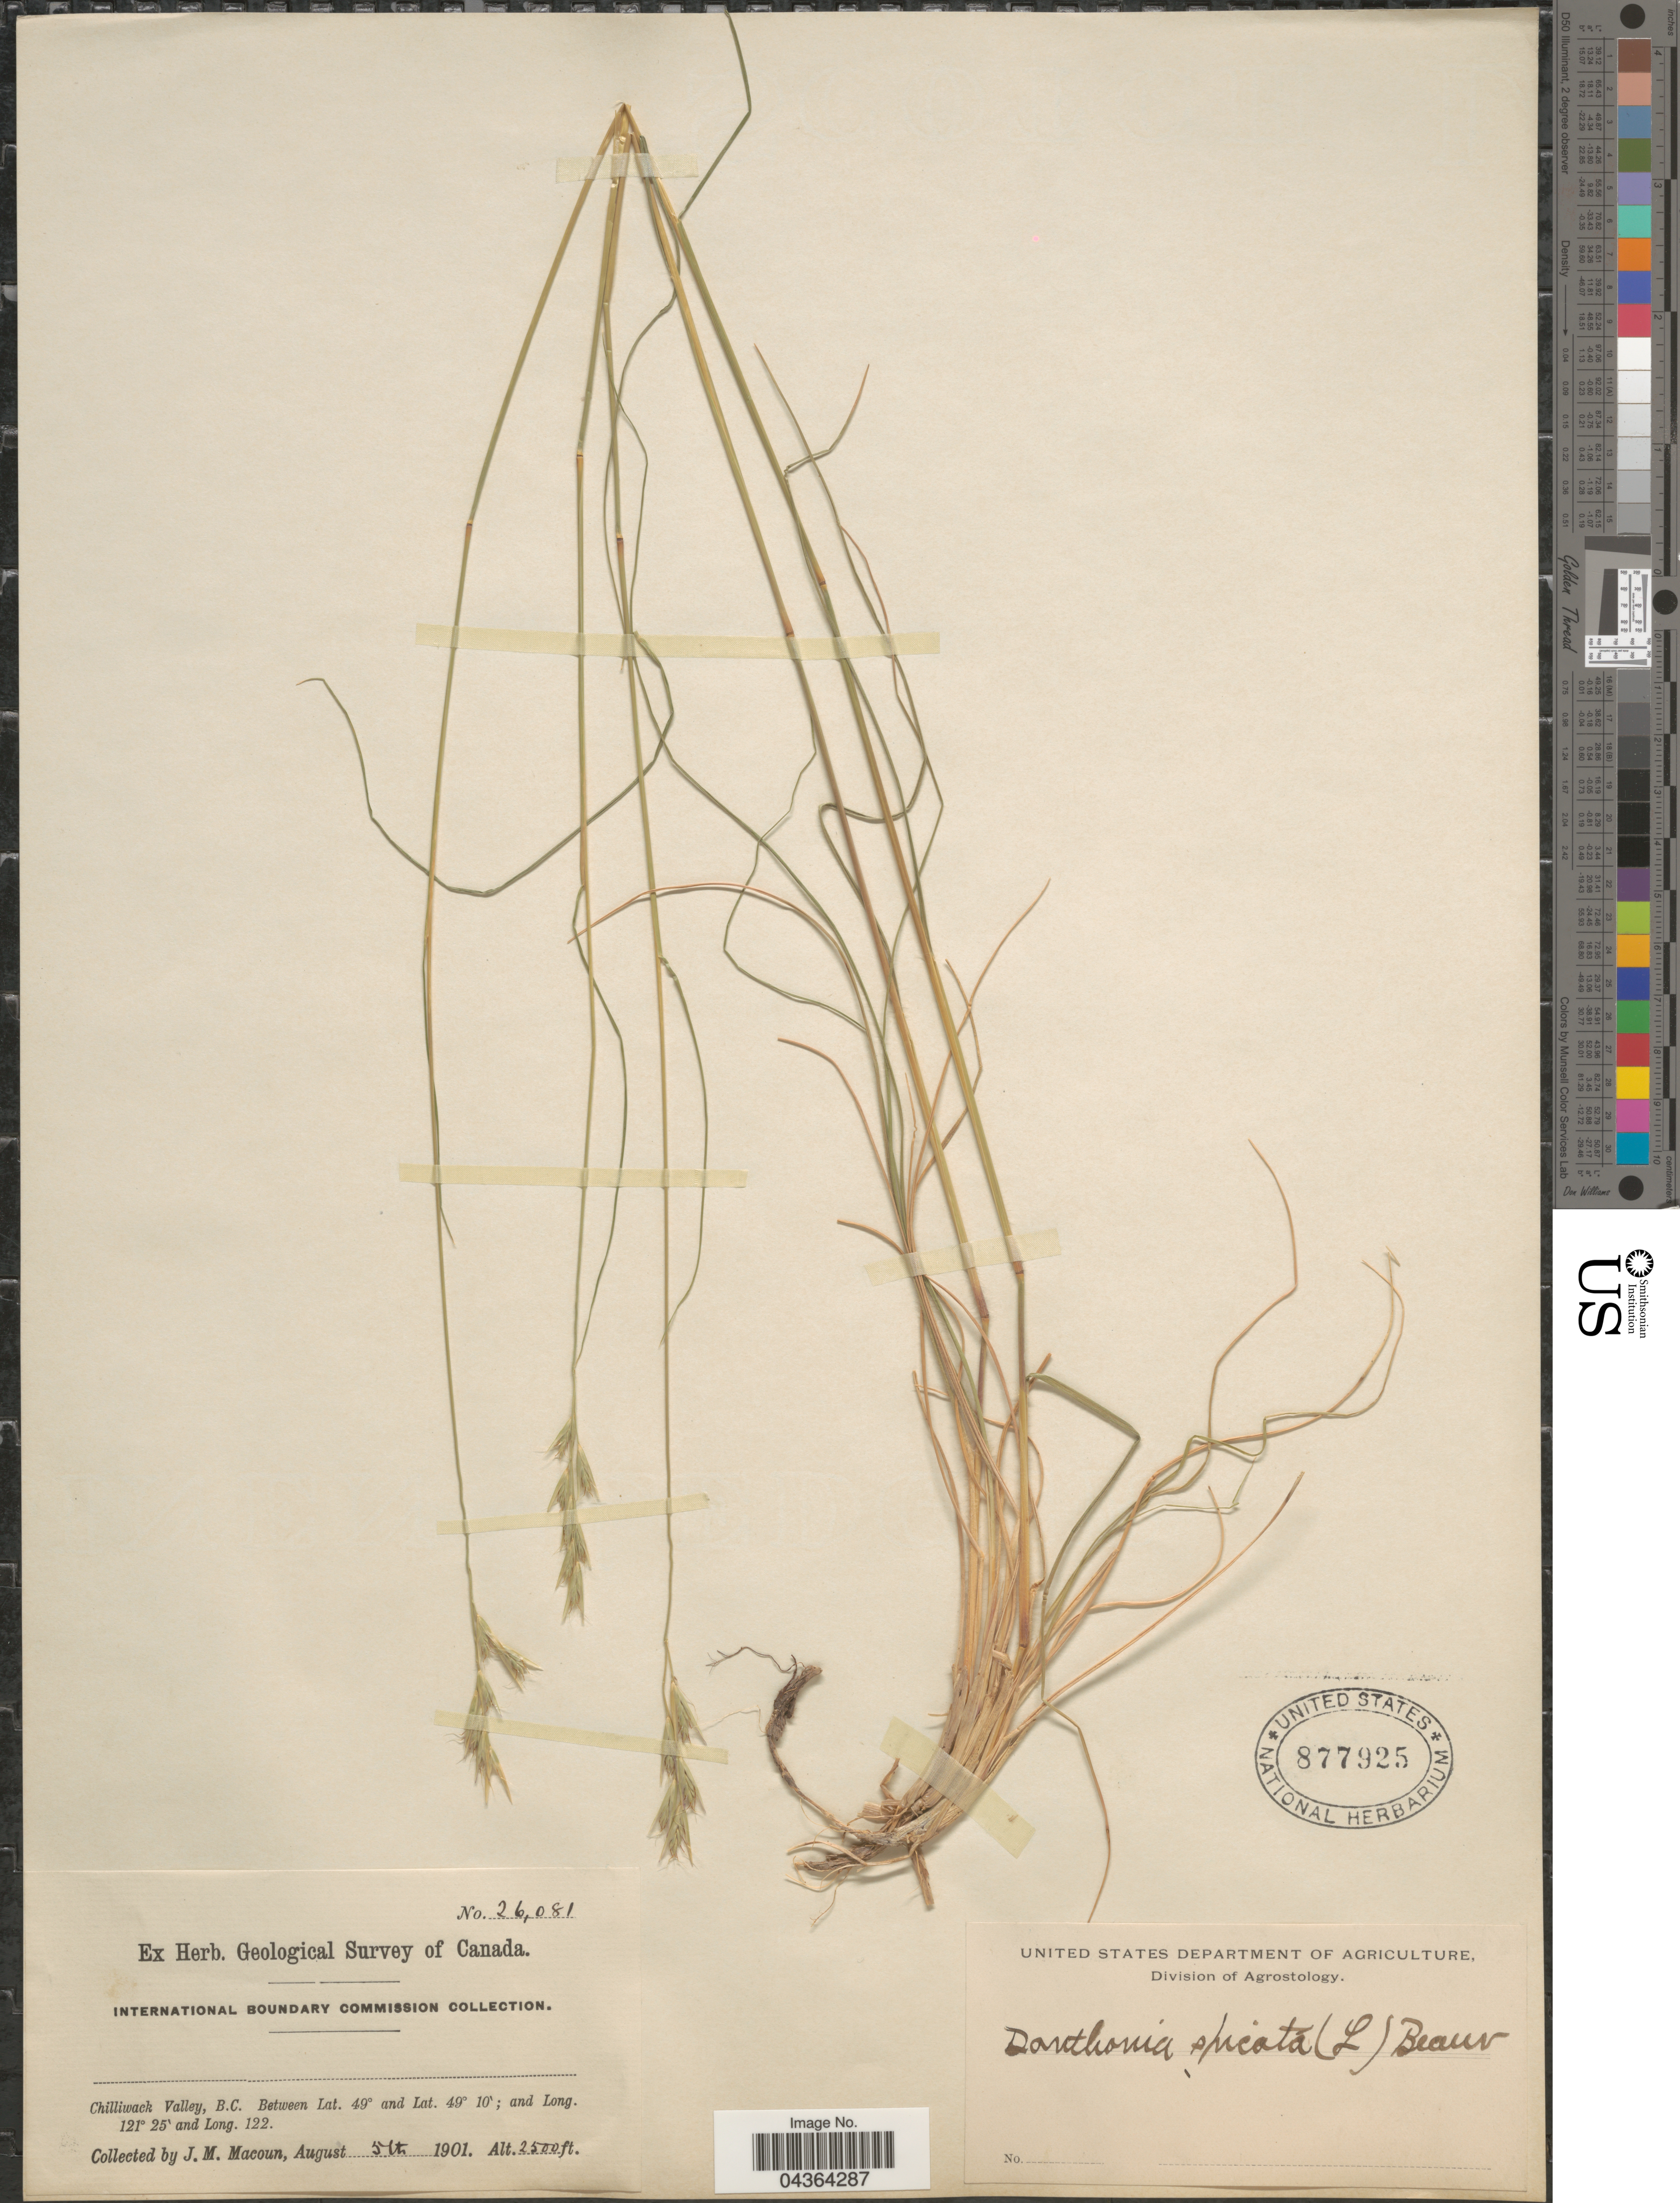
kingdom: Plantae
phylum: Tracheophyta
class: Liliopsida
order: Poales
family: Poaceae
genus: Danthonia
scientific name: Danthonia spicata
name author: (L.) P. Beauv. ex Roem. & Schult.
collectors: J. M. Macoun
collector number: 26081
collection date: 1901-08-05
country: Canada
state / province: British Columbia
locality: Geological Survey of Canada. Chilliwack Valley.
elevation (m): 762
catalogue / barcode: US 877925